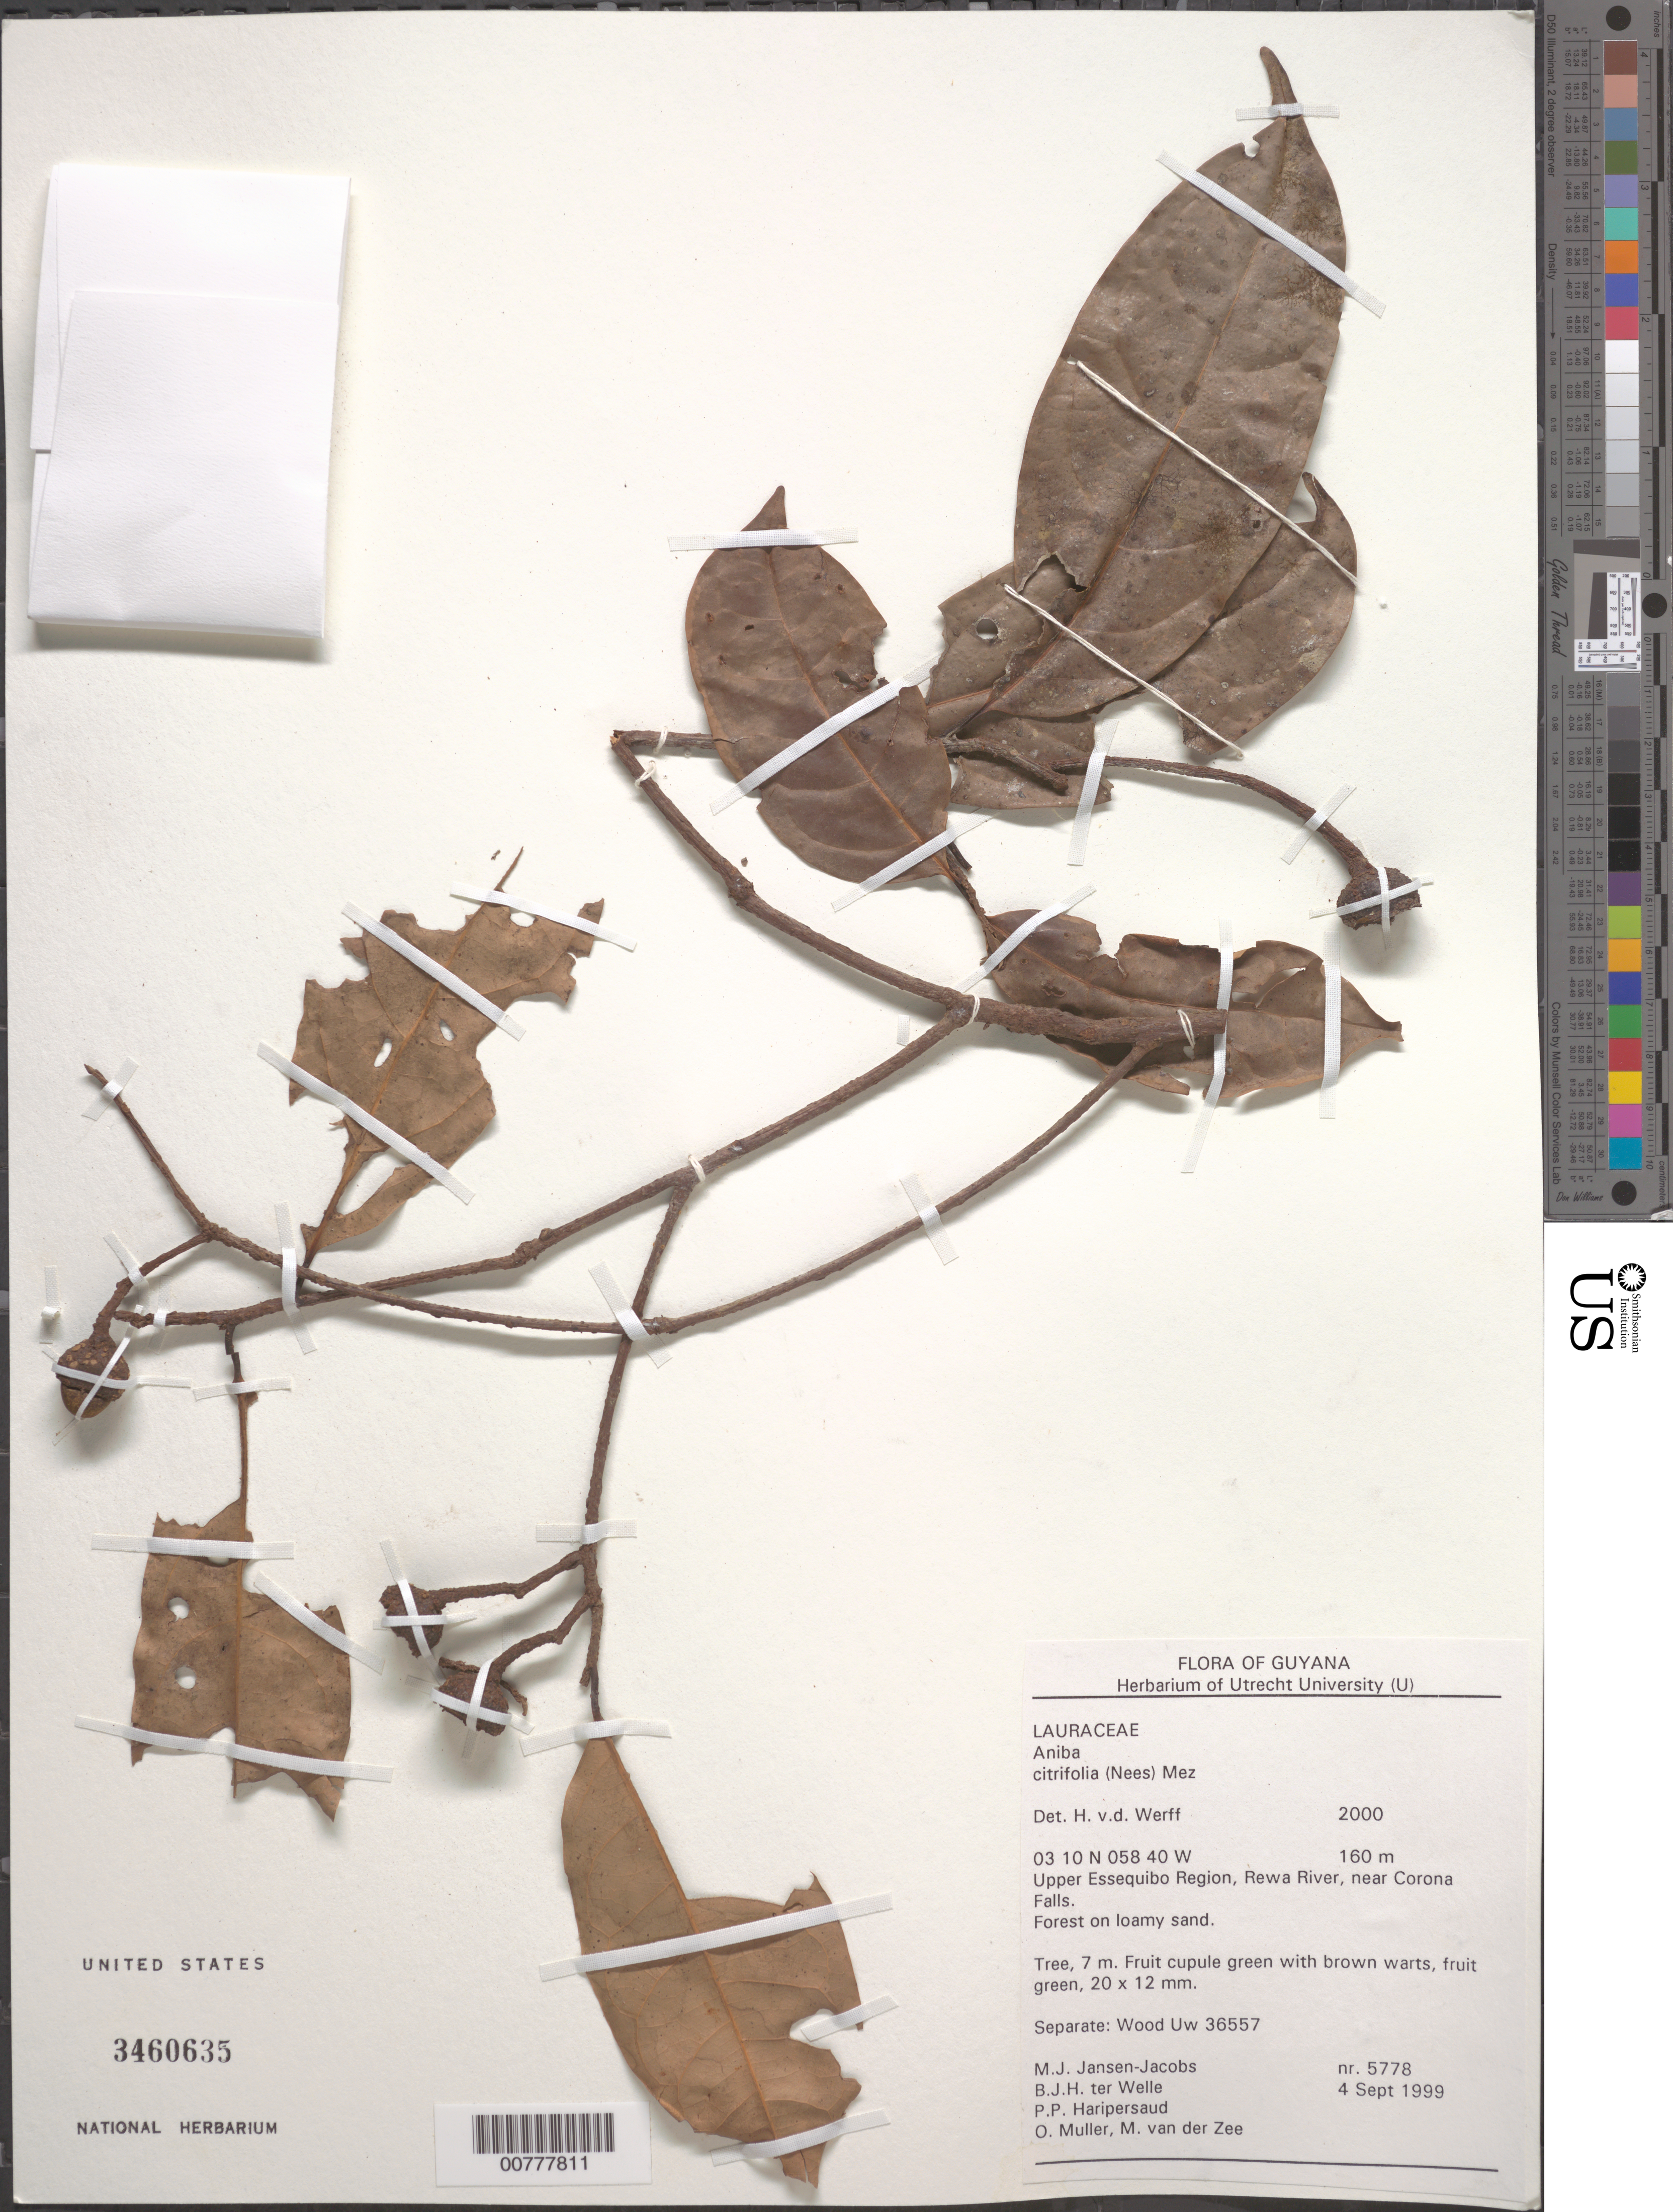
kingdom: Plantae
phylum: Tracheophyta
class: Magnoliopsida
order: Laurales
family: Lauraceae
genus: Aniba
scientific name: Aniba citrifolia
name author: (Nees) Mez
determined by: van der Werff, H., (MO), Missouri Botanical Garden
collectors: M. J. Jansen-Jacobs, B. Welle, P. Haripersaud, O. Muller & M. van der Zee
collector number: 5778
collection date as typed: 4-Sep-99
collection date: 1999-09-04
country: Guyana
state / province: U. Takutu-U. Essequibo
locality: Rewa River, near Corona Falls, Upper Essequibo Region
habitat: Forest on loamy sand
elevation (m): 160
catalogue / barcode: US 3460635